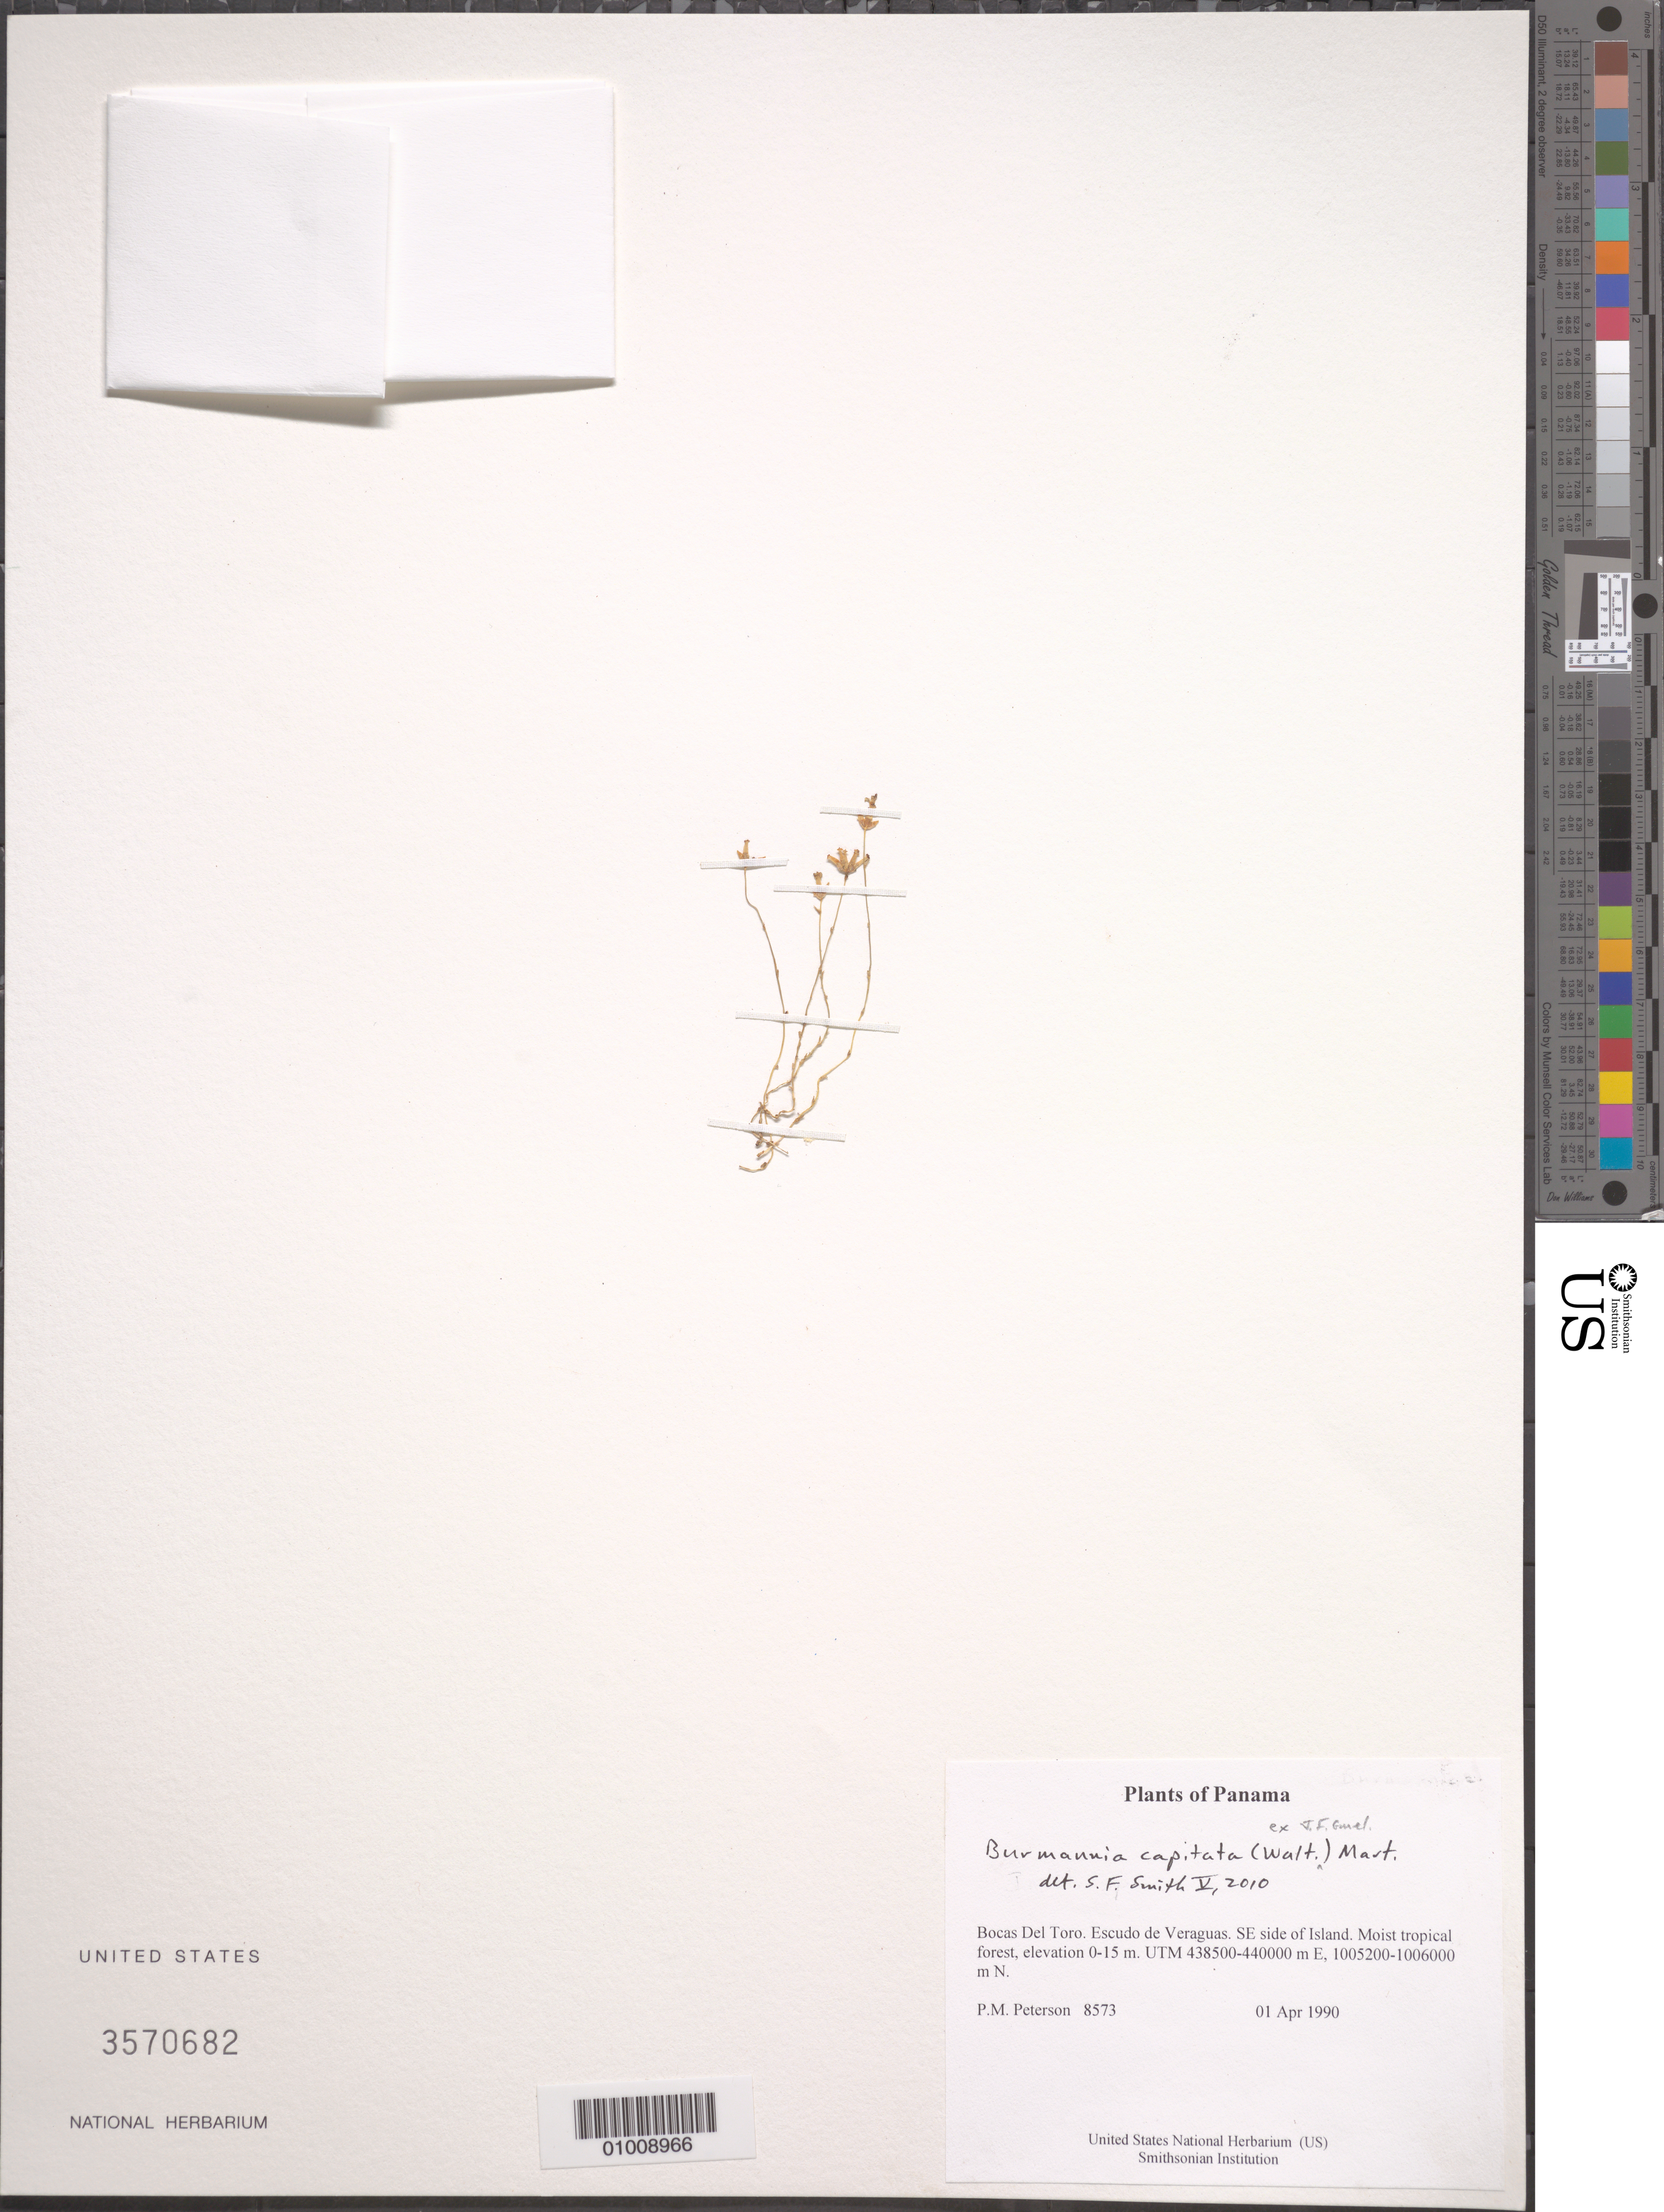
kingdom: Plantae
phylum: Tracheophyta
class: Liliopsida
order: Dioscoreales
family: Burmanniaceae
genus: Burmannia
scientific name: Burmannia capitata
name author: (Walter ex J.F. Gmel.) Mart.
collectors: P. M. Peterson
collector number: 08573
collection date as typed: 01 Apr 1990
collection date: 1990-04-01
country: Panama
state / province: Bocas del Toro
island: Escudo de Veraguas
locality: SE side of Island.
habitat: Moist tropical forest, elevation 0-15 m. UTM 438500-440000 m E, 1005200-1006000 m N.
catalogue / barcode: US 3570682